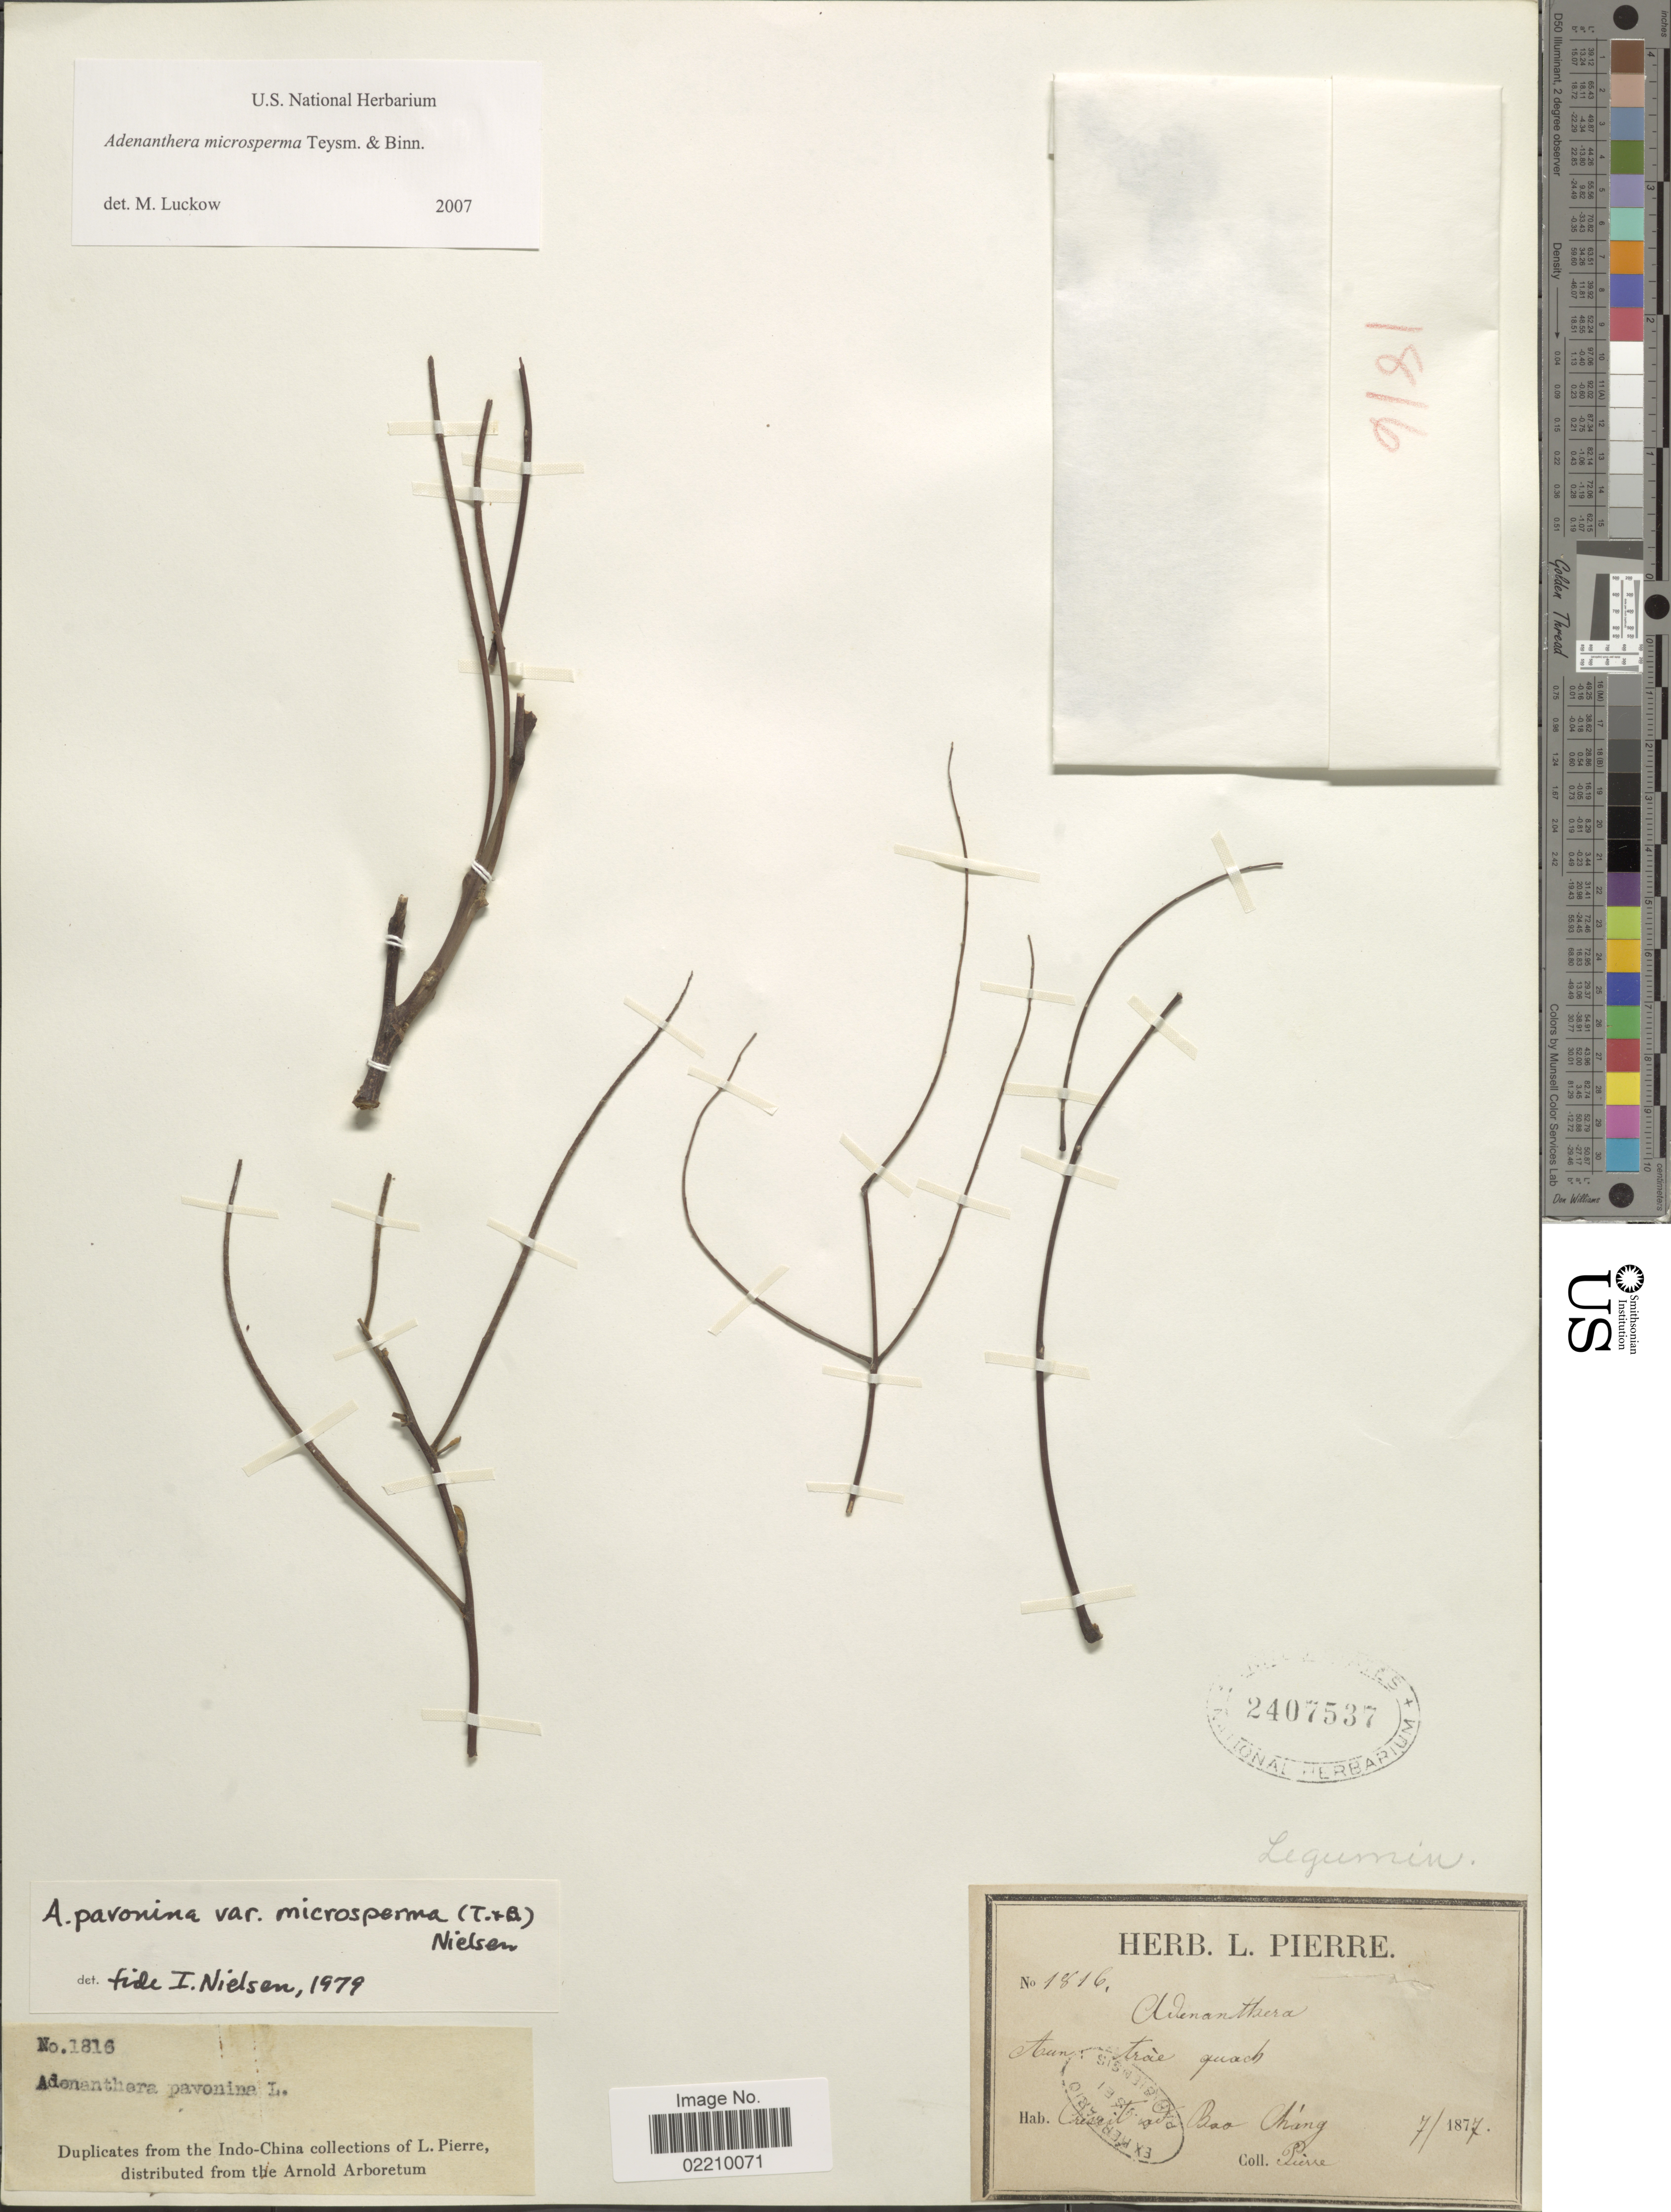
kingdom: Plantae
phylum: Tracheophyta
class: Magnoliopsida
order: Fabales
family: Fabaceae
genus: Adenanthera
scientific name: Adenanthera microsperma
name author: Teysm. & Binn.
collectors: L. Pierre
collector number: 1816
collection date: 1877-07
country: Vietnam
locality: Crescit ad Bao Chang, Indo-China.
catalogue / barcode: US 2407537